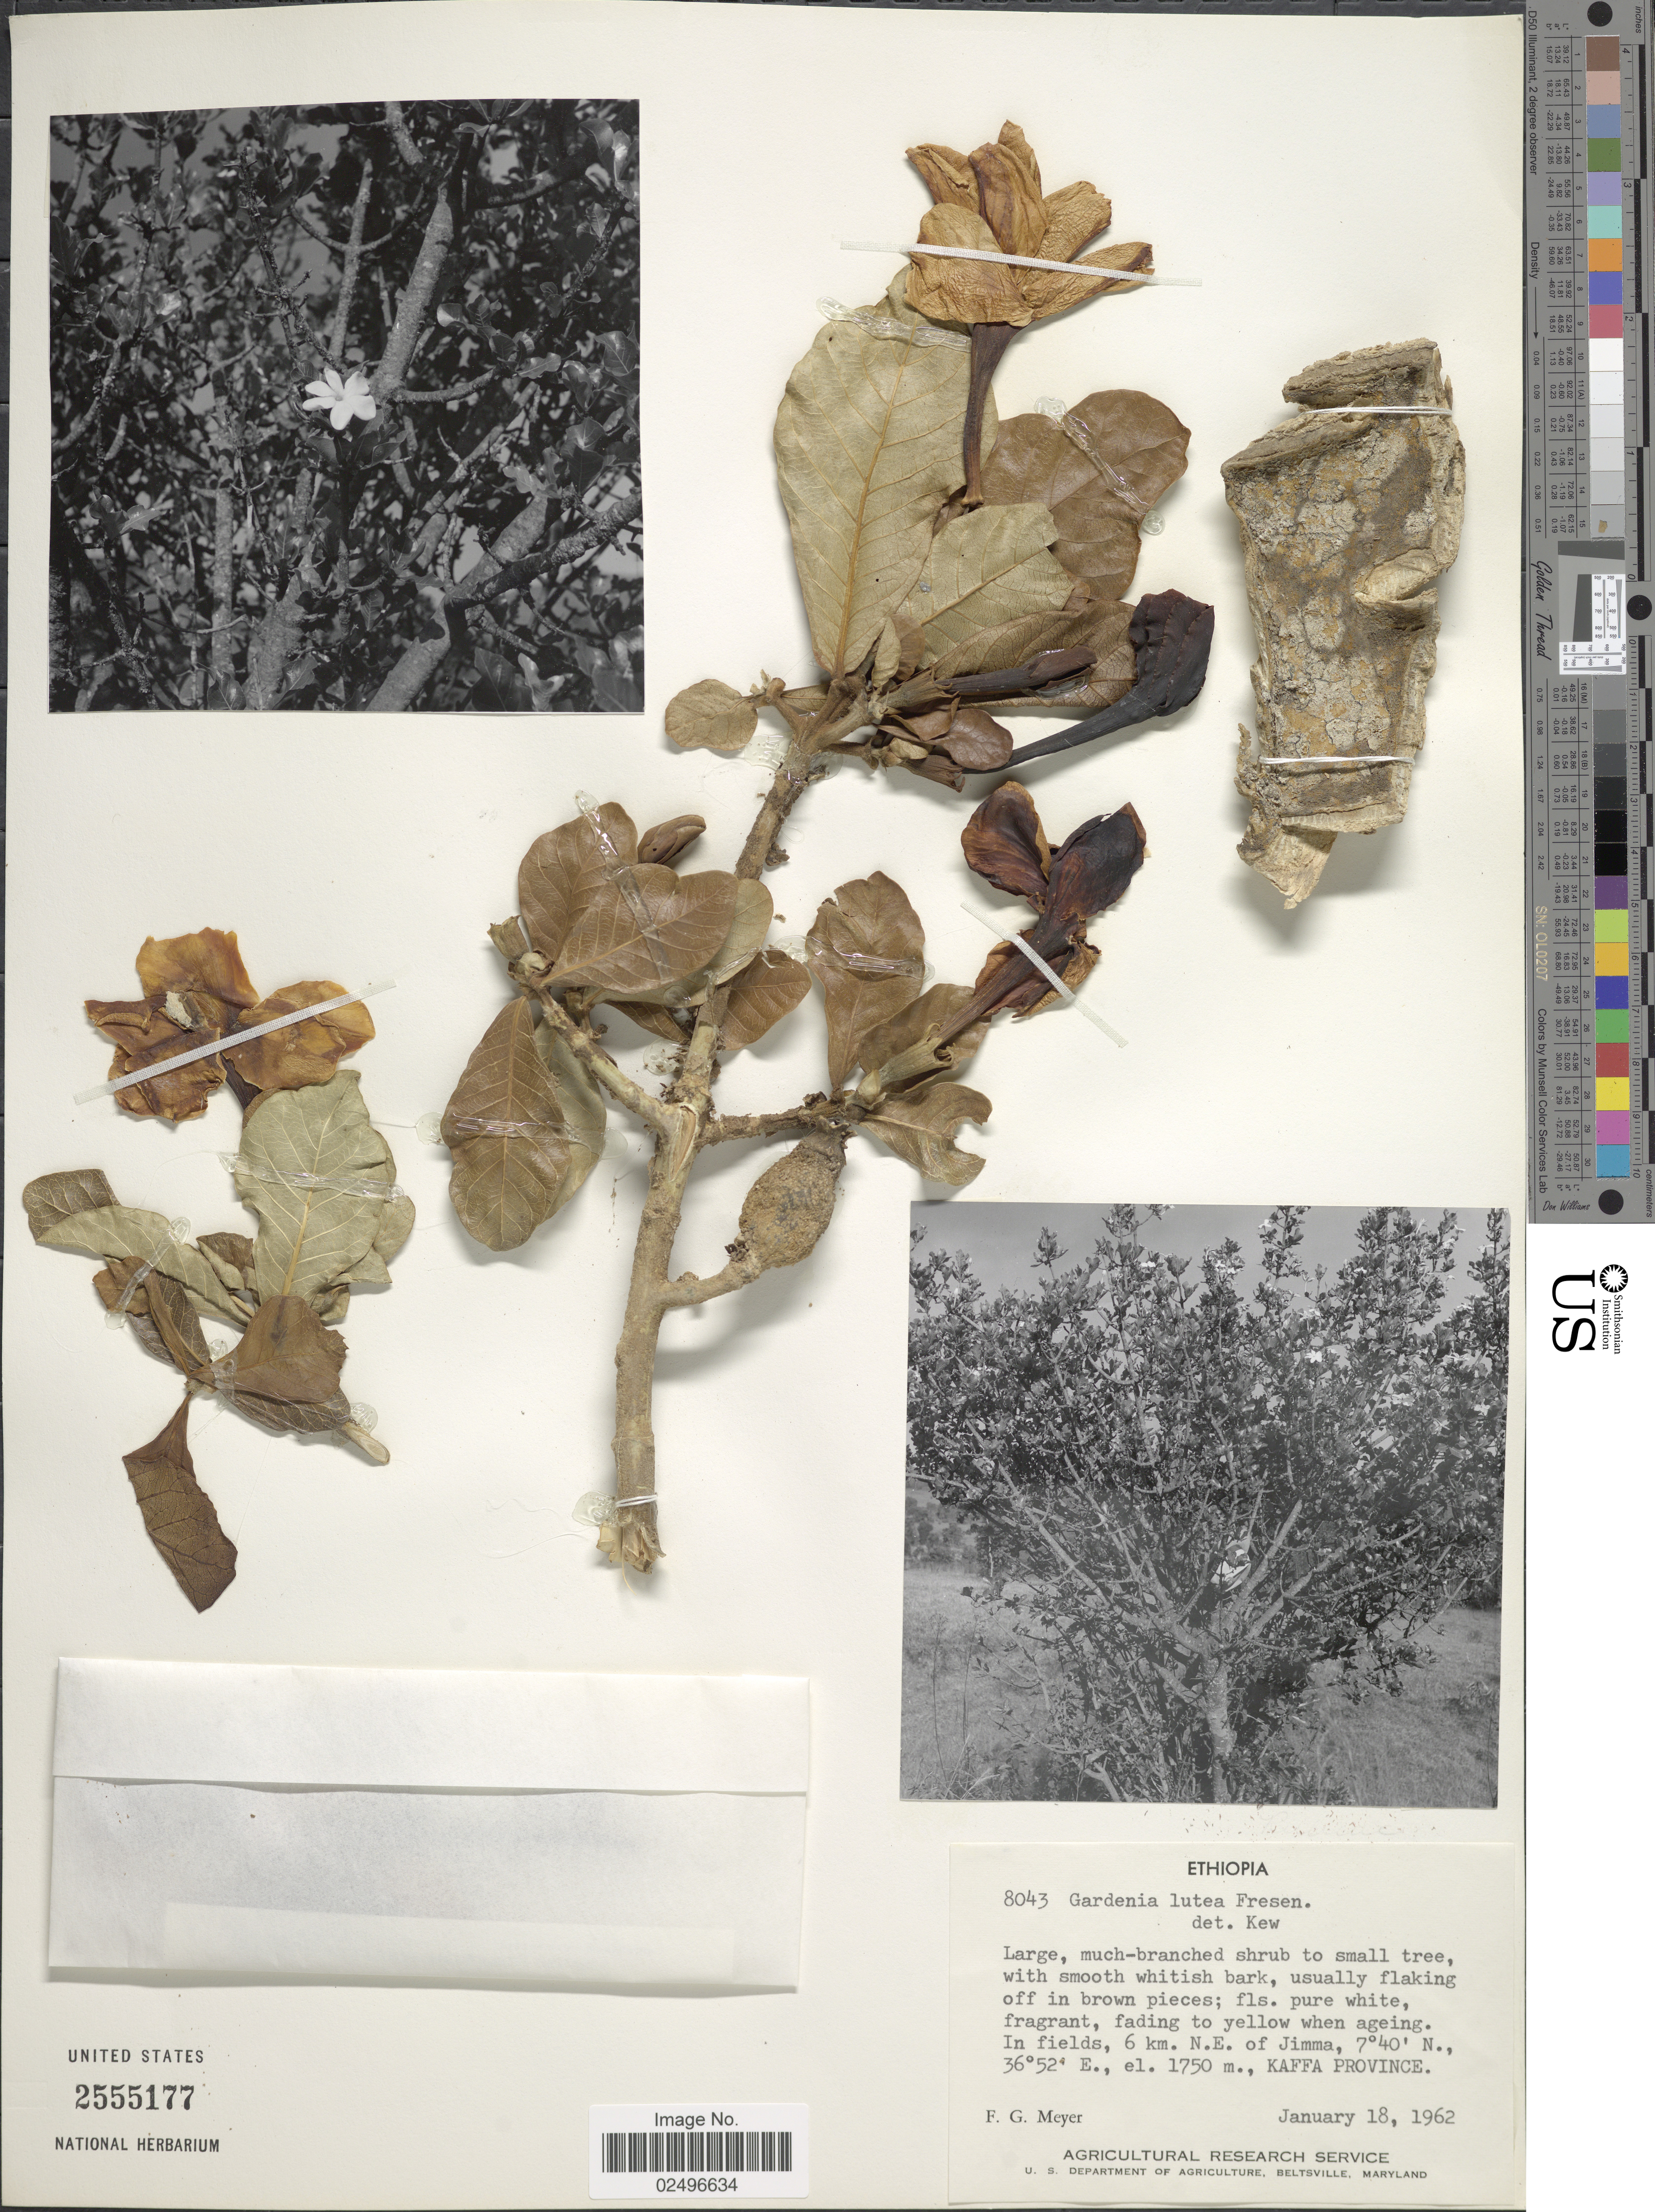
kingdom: Plantae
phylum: Tracheophyta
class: Magnoliopsida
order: Gentianales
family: Rubiaceae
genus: Gardenia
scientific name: Gardenia lutea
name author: Fresen.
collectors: F. G. Meyer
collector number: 8043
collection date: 1962-01-18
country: Ethiopia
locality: In fields, 6 km. . E. of Jimma, Kaffa Province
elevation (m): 1750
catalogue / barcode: US 2555177